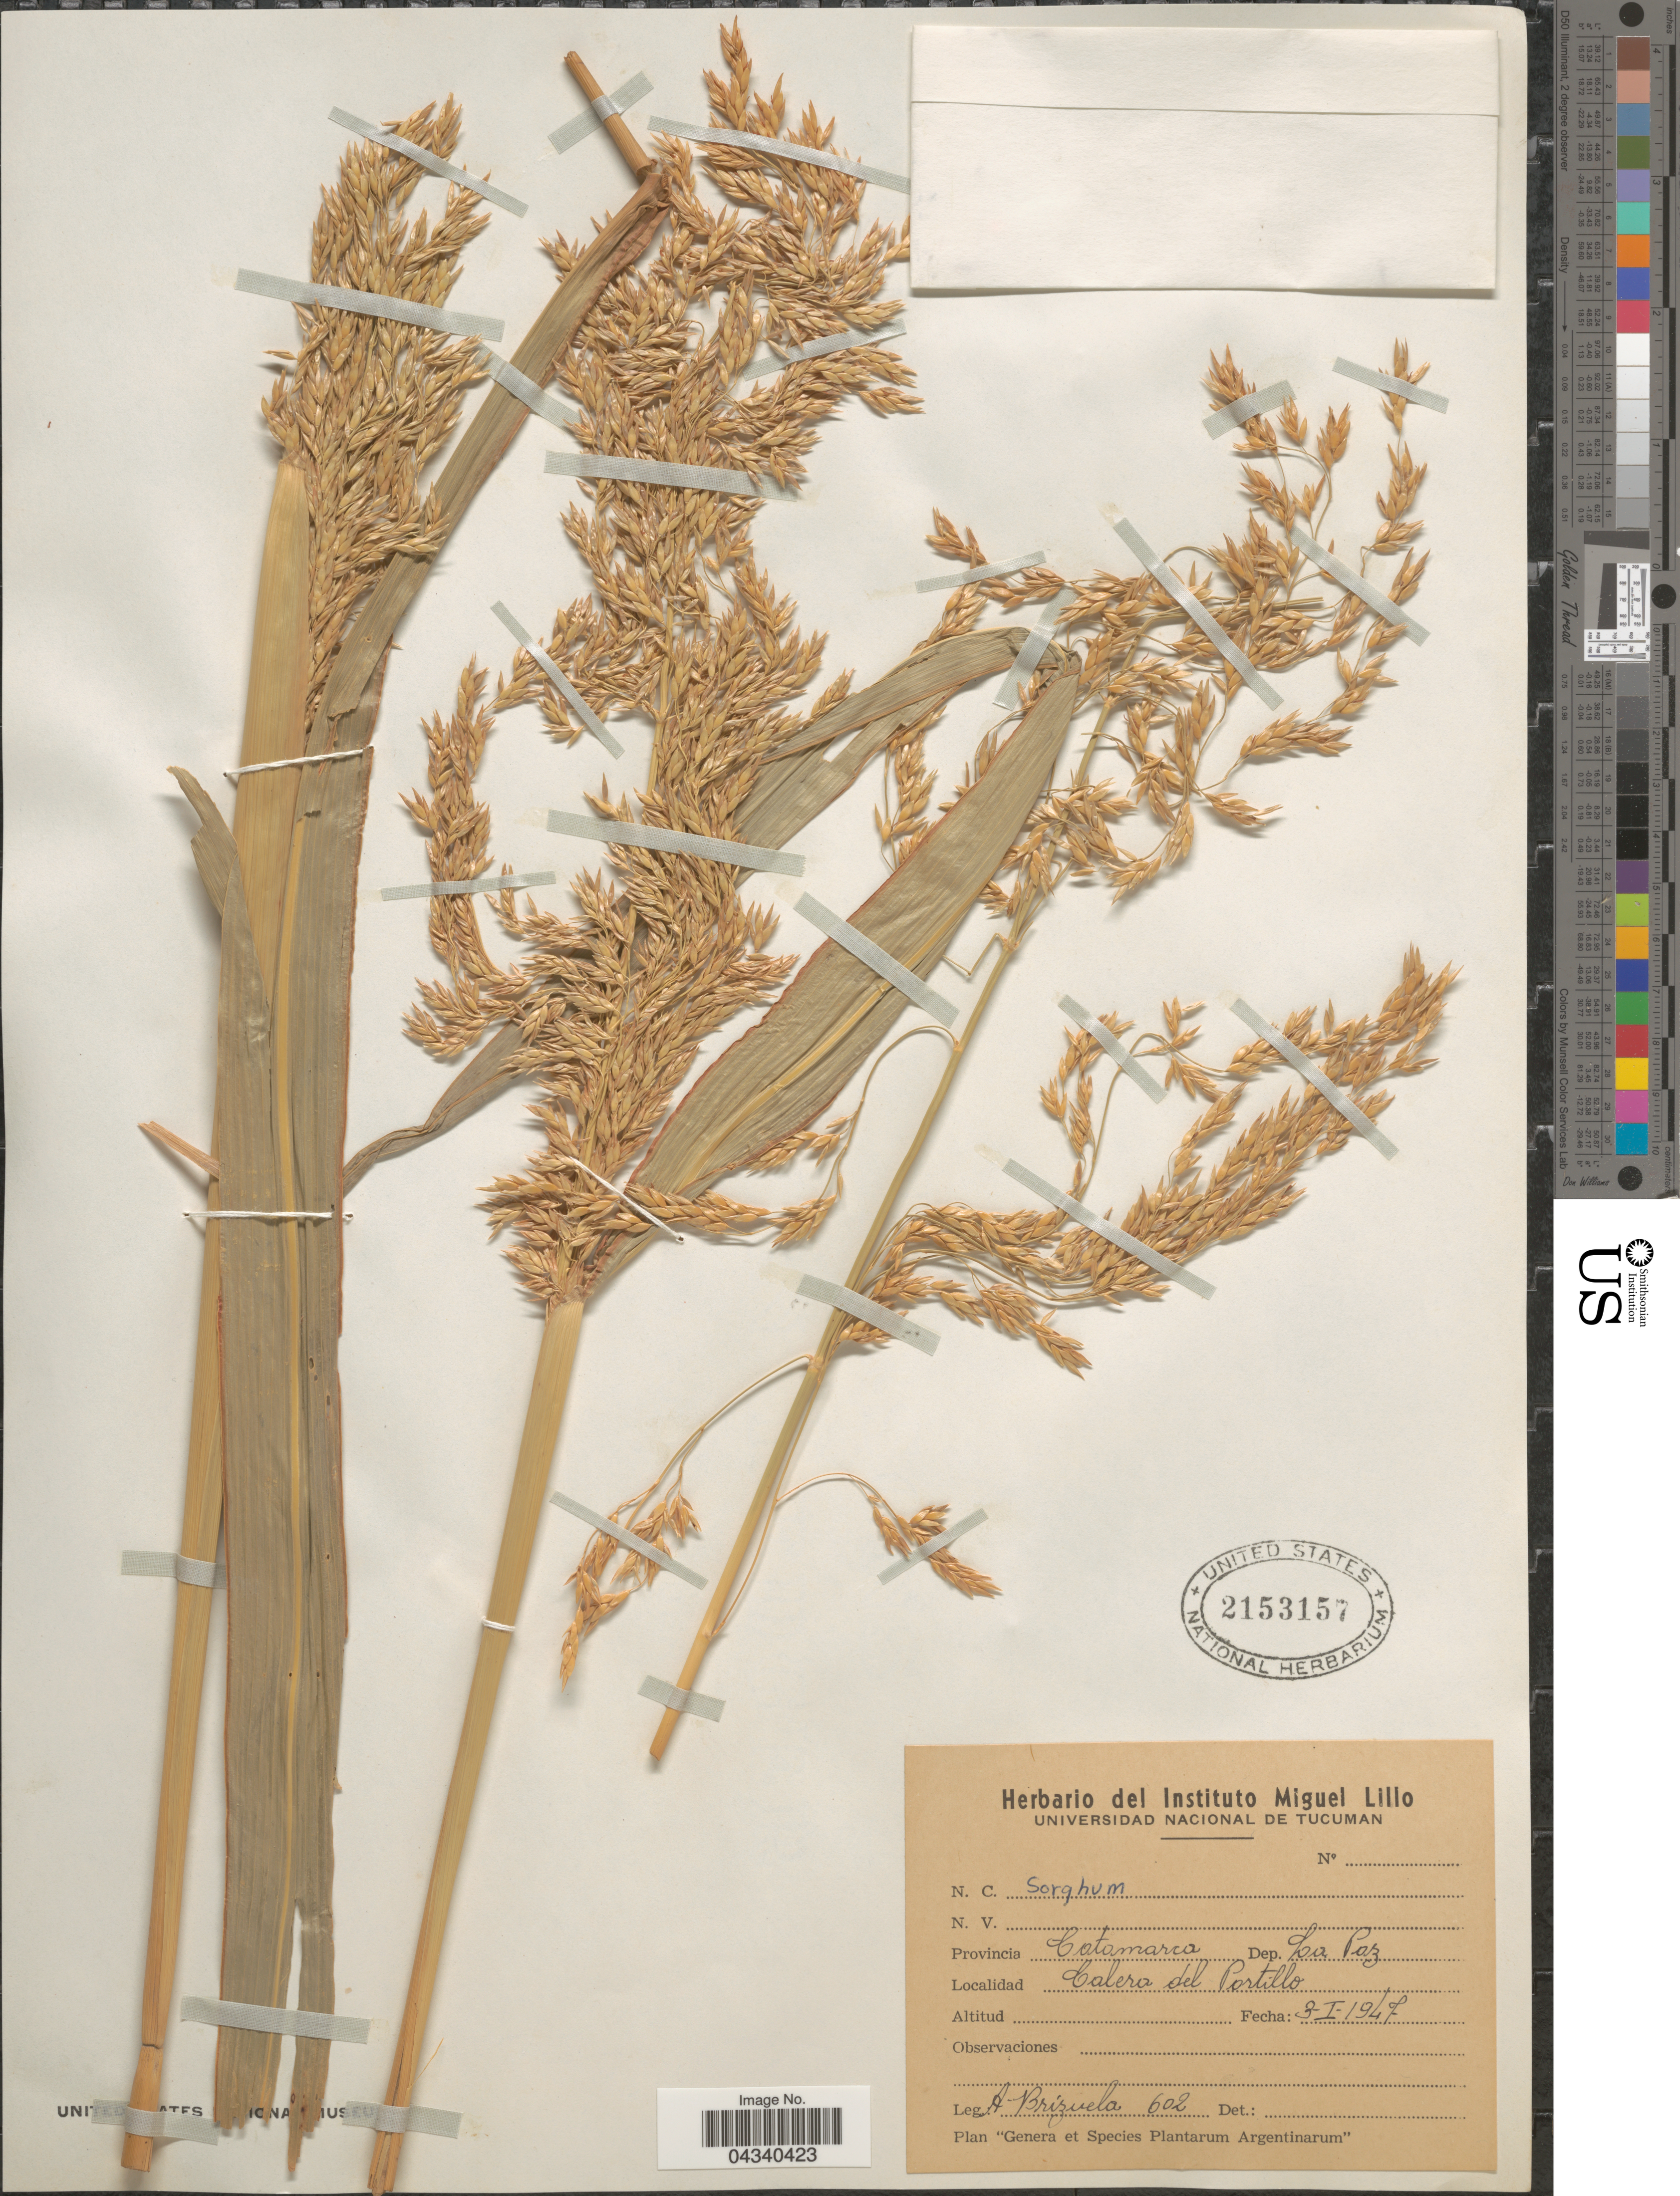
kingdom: Plantae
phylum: Tracheophyta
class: Liliopsida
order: Poales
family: Poaceae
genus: Sorghum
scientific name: Sorghum sp.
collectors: A. Brizuela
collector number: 602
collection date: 1947-01-03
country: Argentina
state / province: Catamarca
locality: Dep. La Paz. Calera del Portillo.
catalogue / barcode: US 2153157